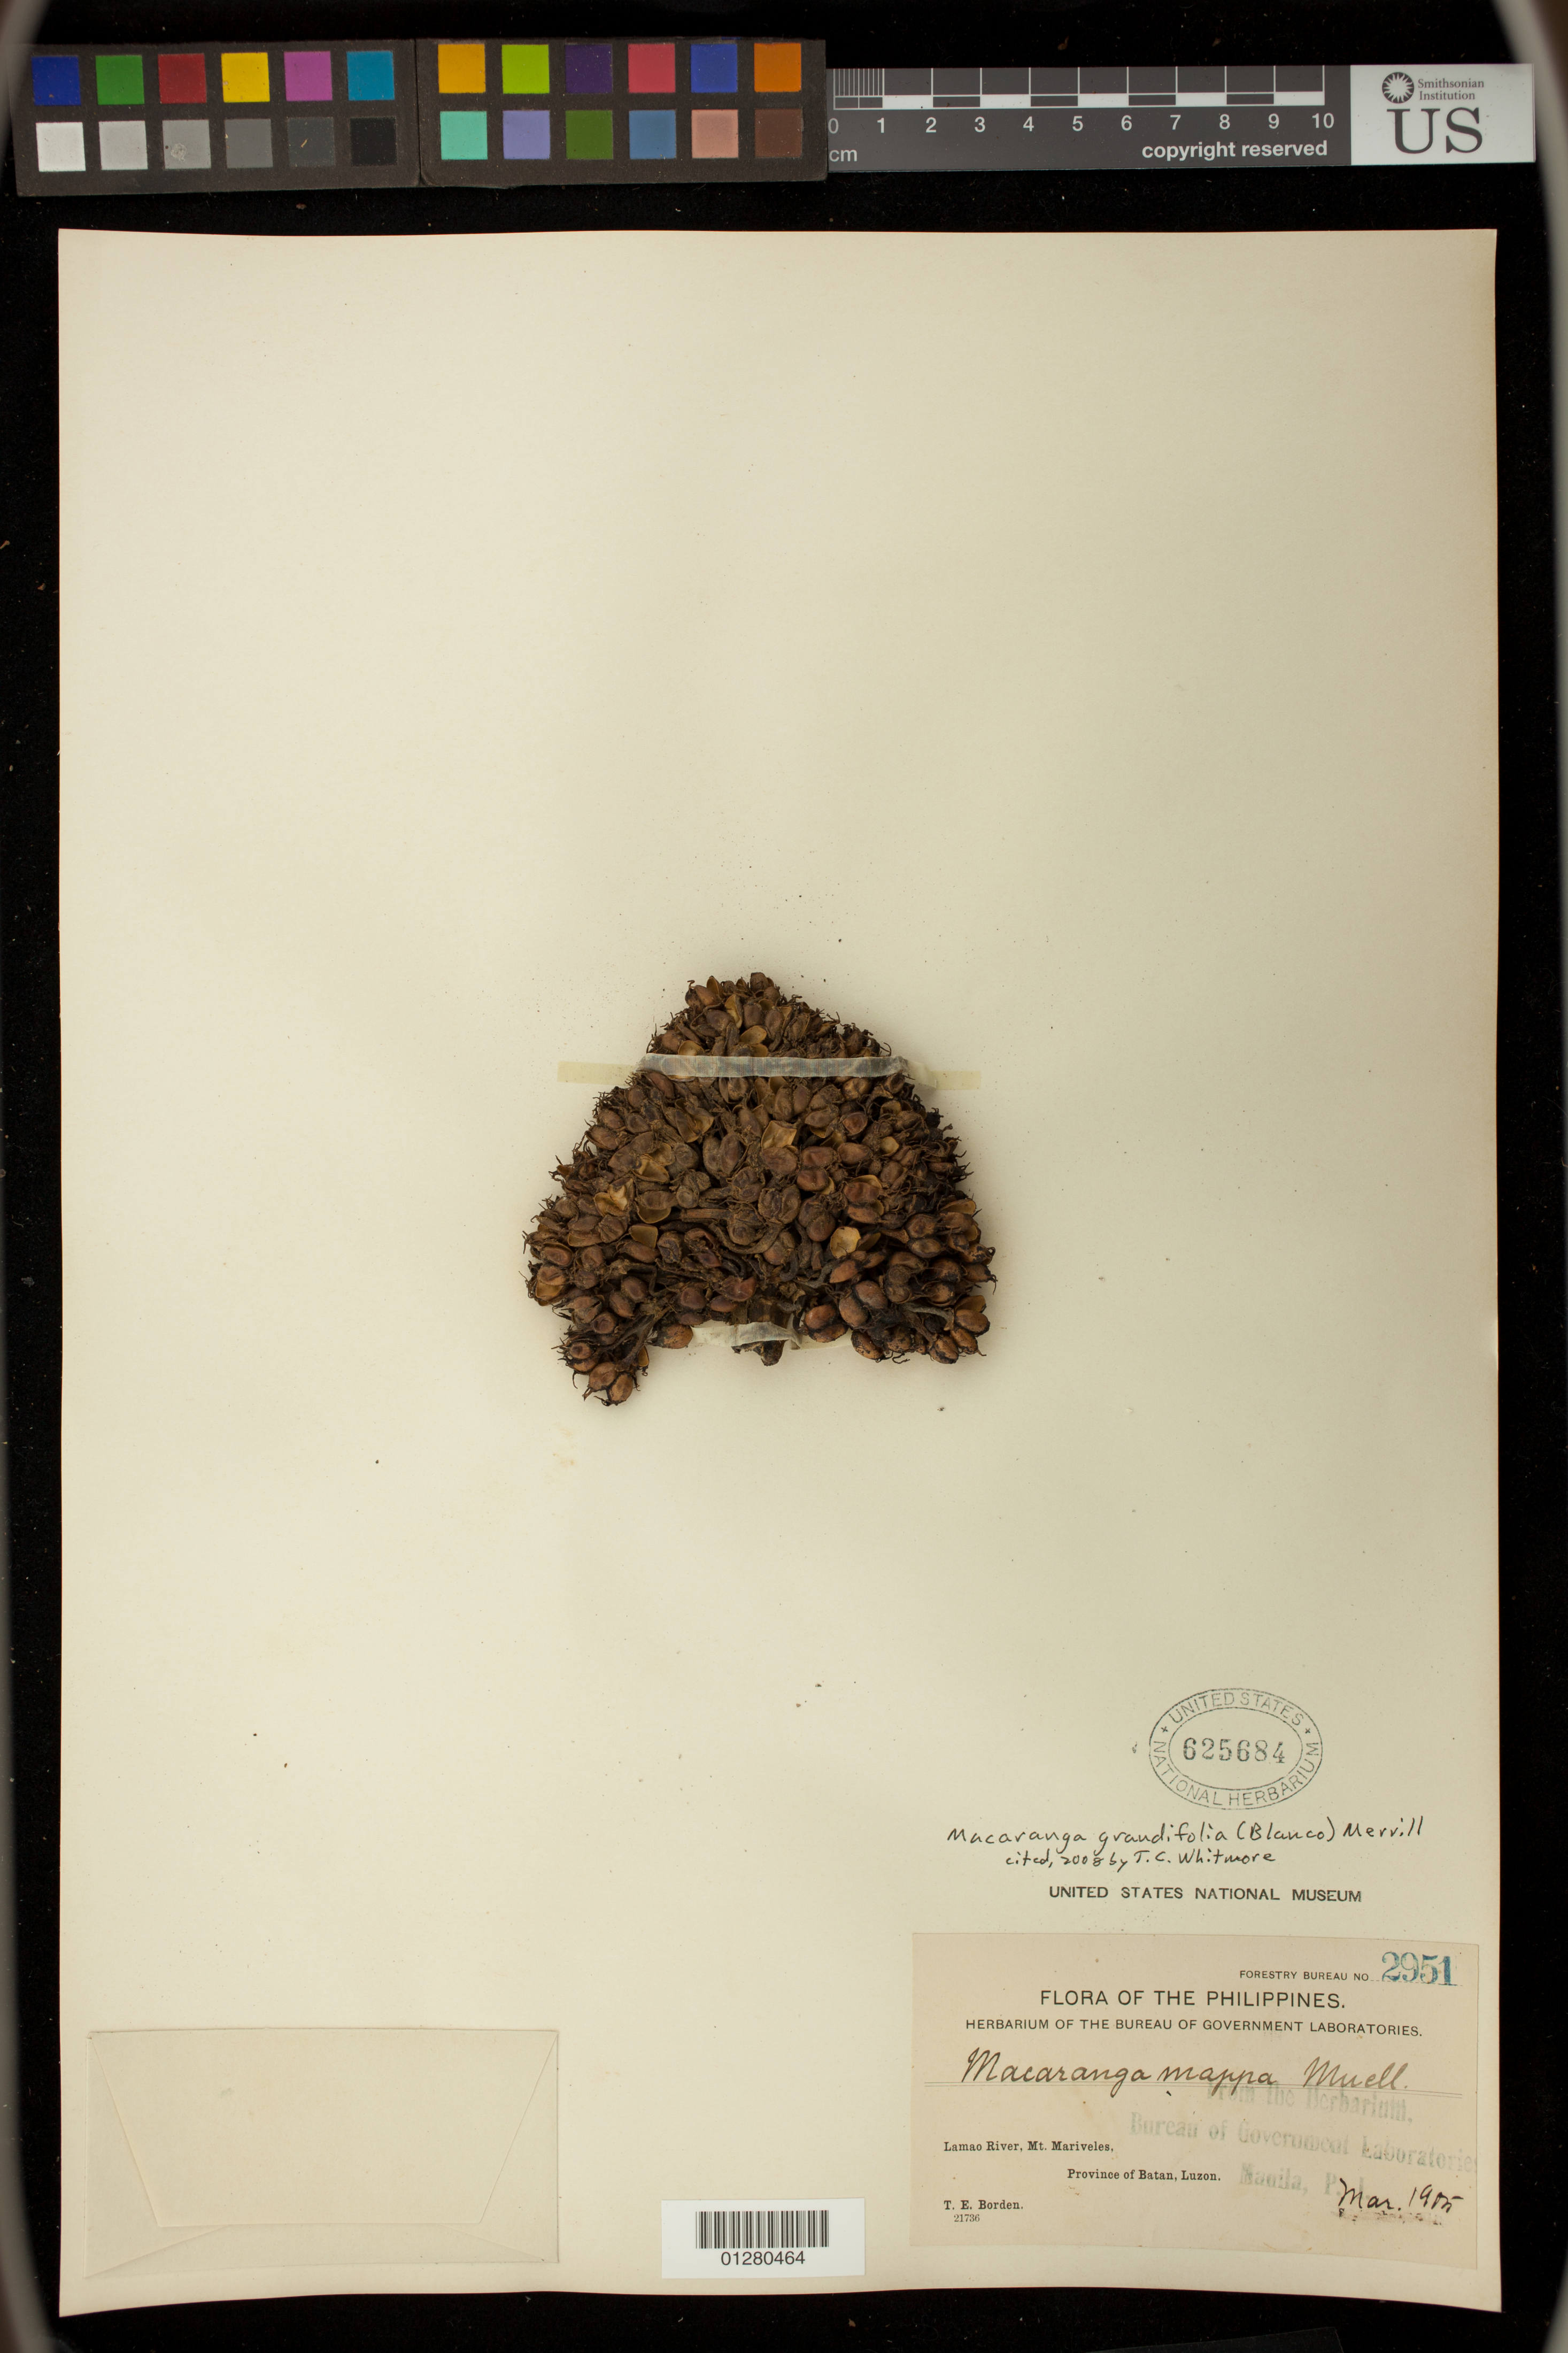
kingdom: Plantae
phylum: Tracheophyta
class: Magnoliopsida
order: Malpighiales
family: Euphorbiaceae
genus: Macaranga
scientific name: Macaranga grandifolia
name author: (Blanco) Merr.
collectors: T. E. Borden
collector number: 2951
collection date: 1905-03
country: Philippines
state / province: Central Luzon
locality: Lamao River, Mt. Mariveles, Province of Bataan, Luzon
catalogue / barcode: US 625684